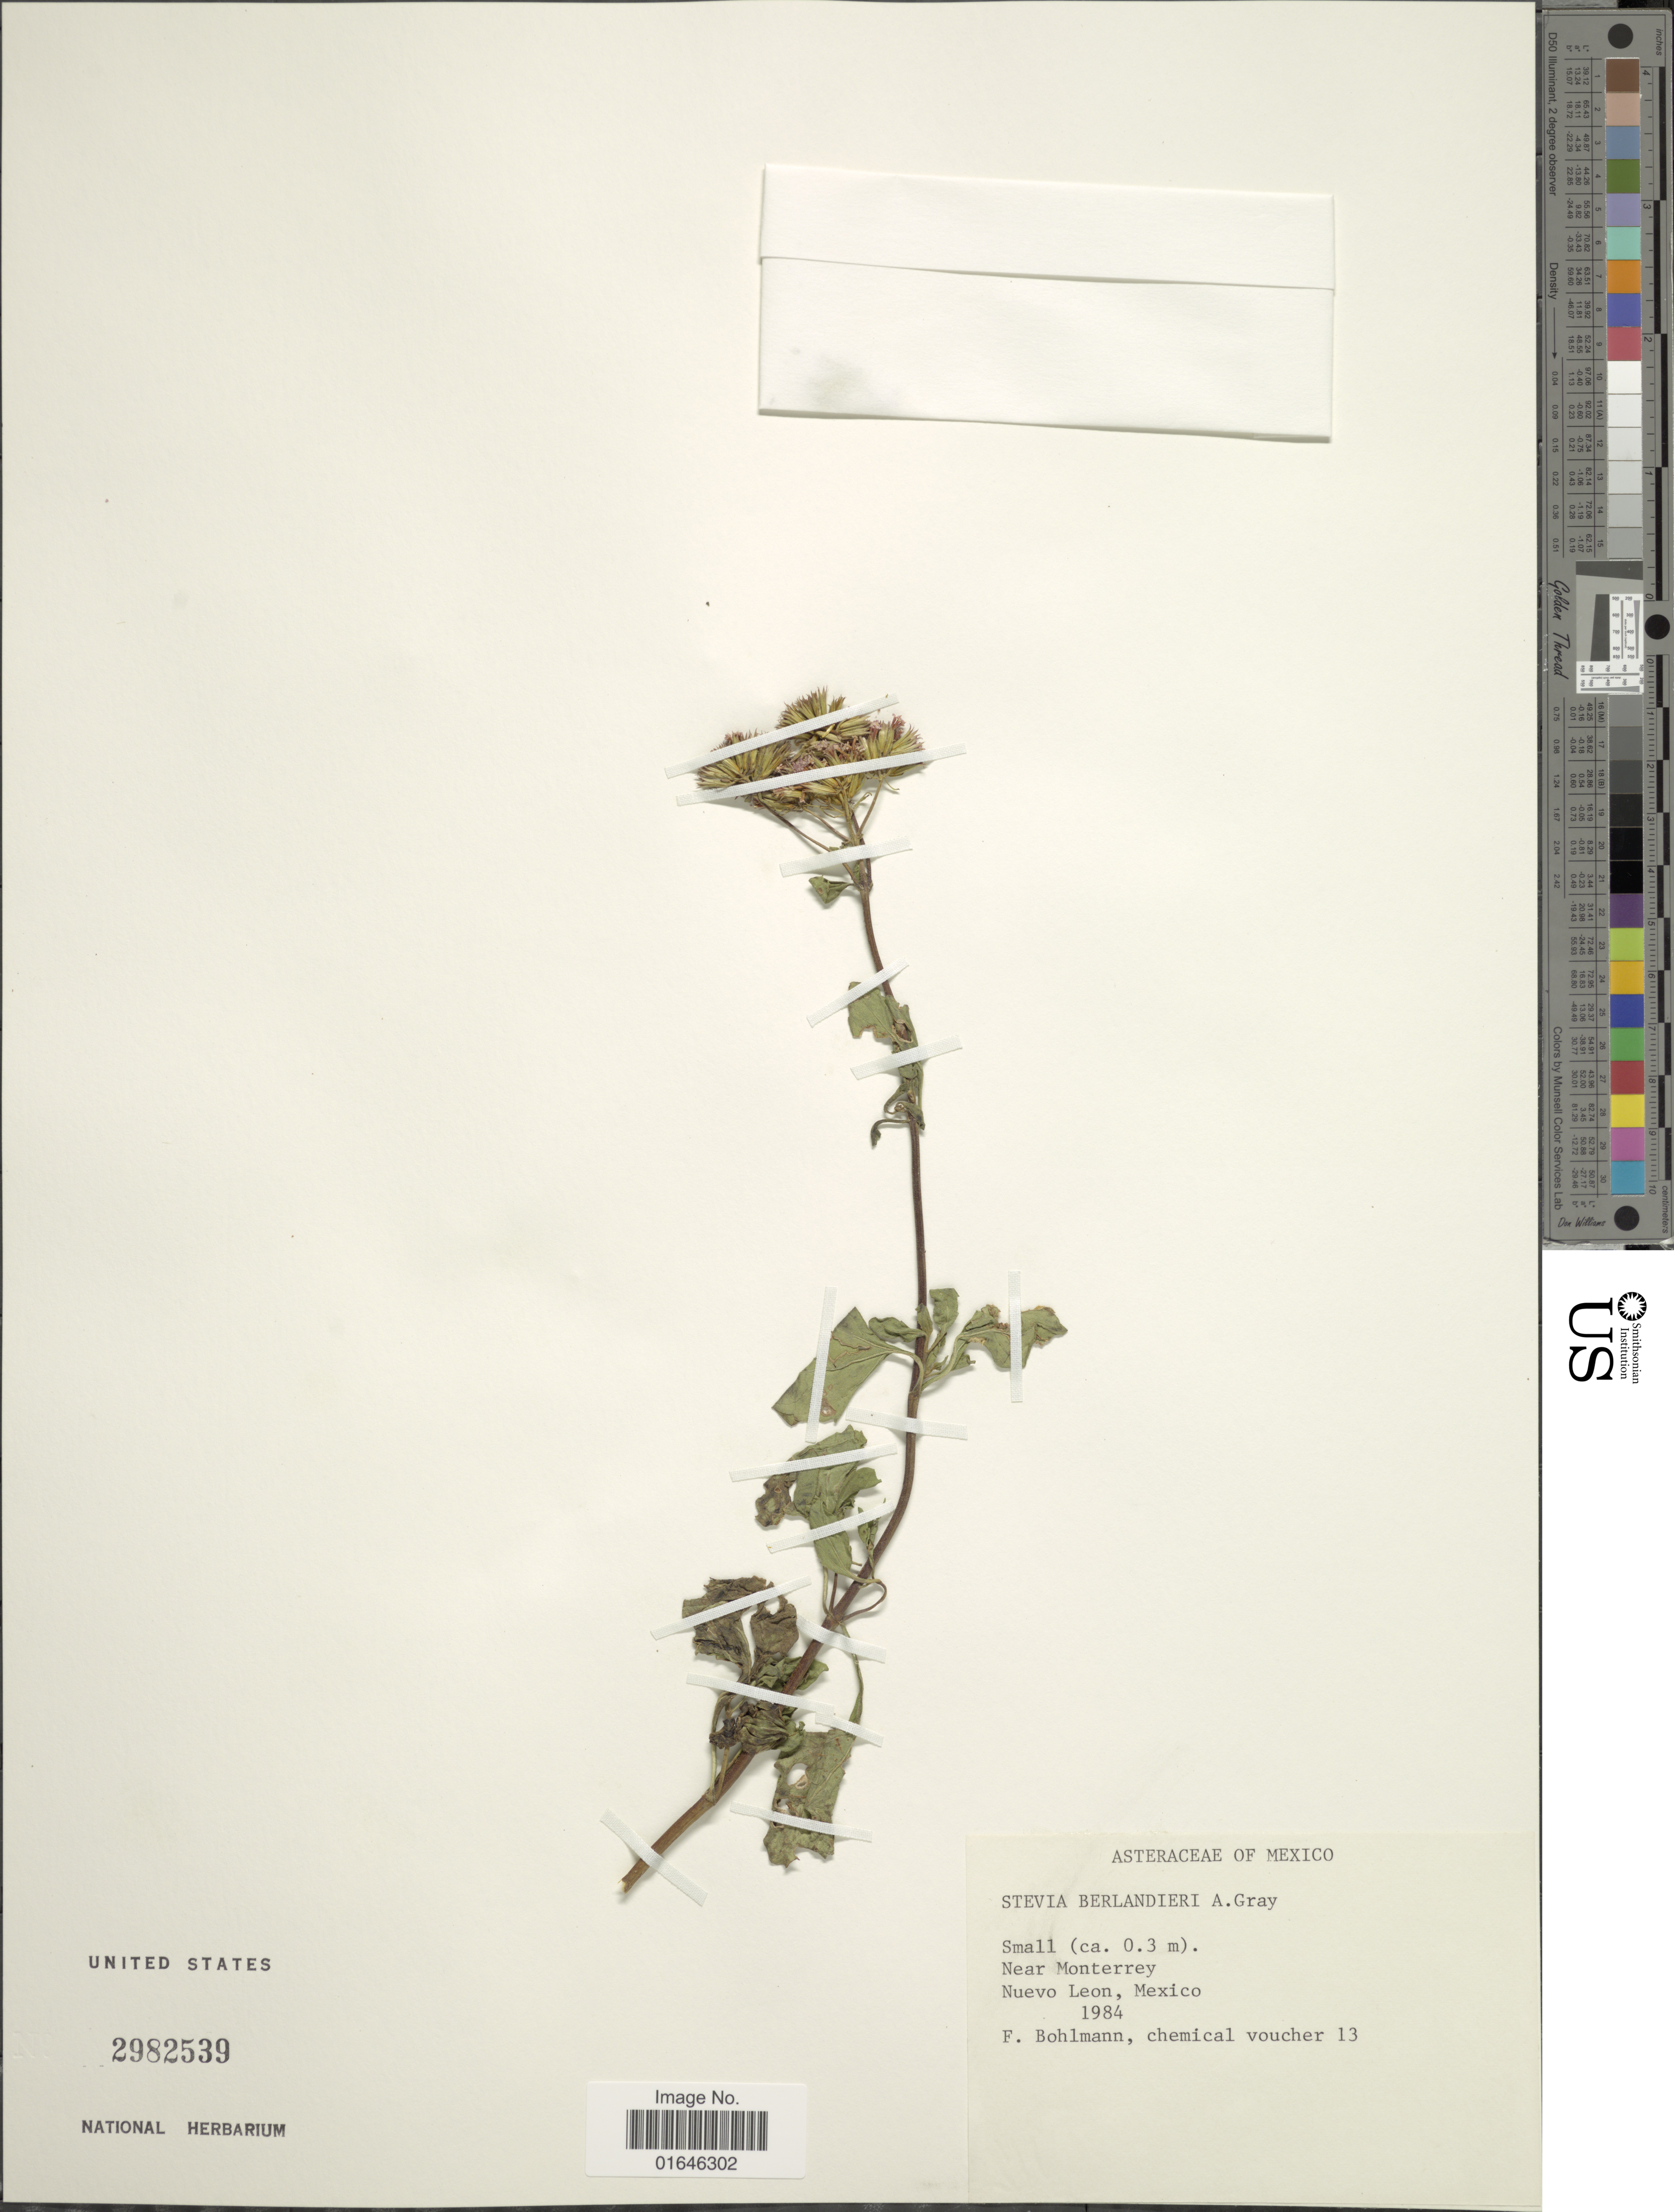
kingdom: Plantae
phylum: Tracheophyta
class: Magnoliopsida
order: Asterales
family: Asteraceae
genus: Stevia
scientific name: Stevia berlandieri var. berlandieri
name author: A. Gray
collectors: Bohlmann, F.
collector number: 13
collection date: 1984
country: Mexico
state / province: Nuevo León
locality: Near Monterey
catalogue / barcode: US 2982539